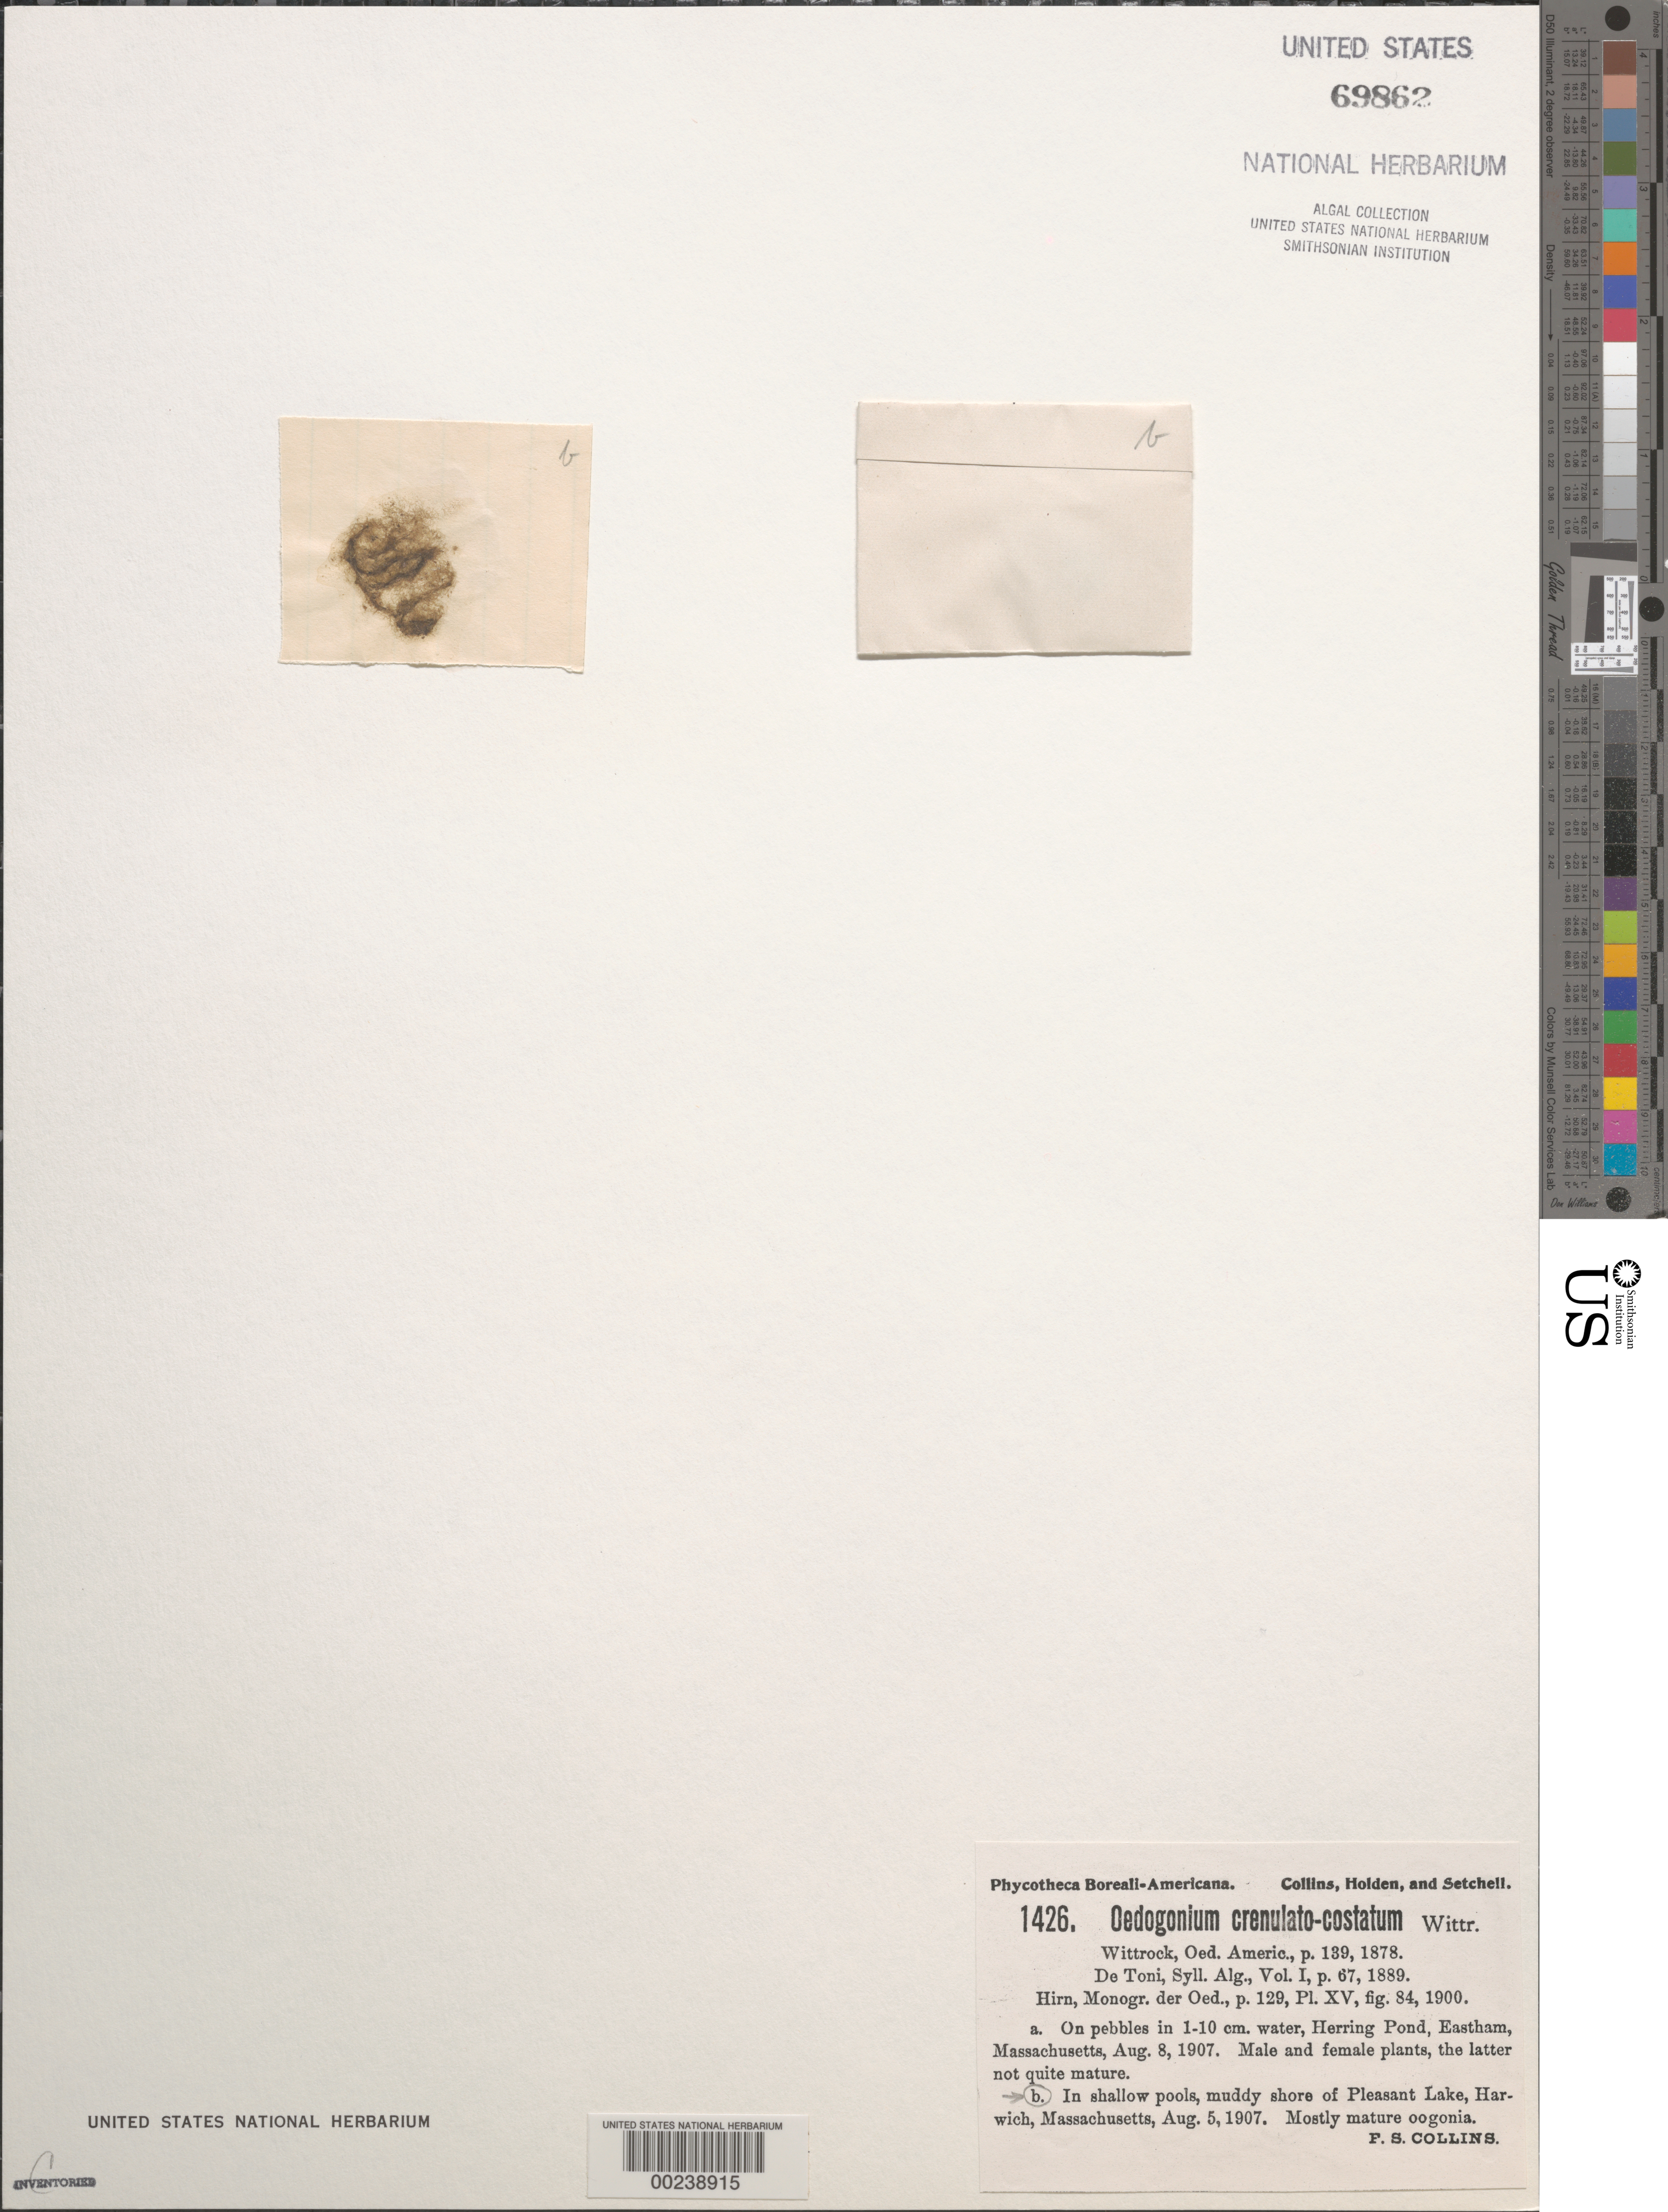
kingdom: Plantae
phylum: Chlorophyta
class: Chlorophyceae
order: Oedogoniales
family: Oedogoniaceae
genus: Oedogonium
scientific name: Oedogonium crenulato-costatum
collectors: F. Collins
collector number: PB-A 1426b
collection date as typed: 05 Aug 1907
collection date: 1907-08-05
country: United States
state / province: Massachusetts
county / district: Barnstable County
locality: Harwich, Pleasant Lake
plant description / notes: Collins, Holden & Setchell, Phycotheca Boreali-Americana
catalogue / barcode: US 69862